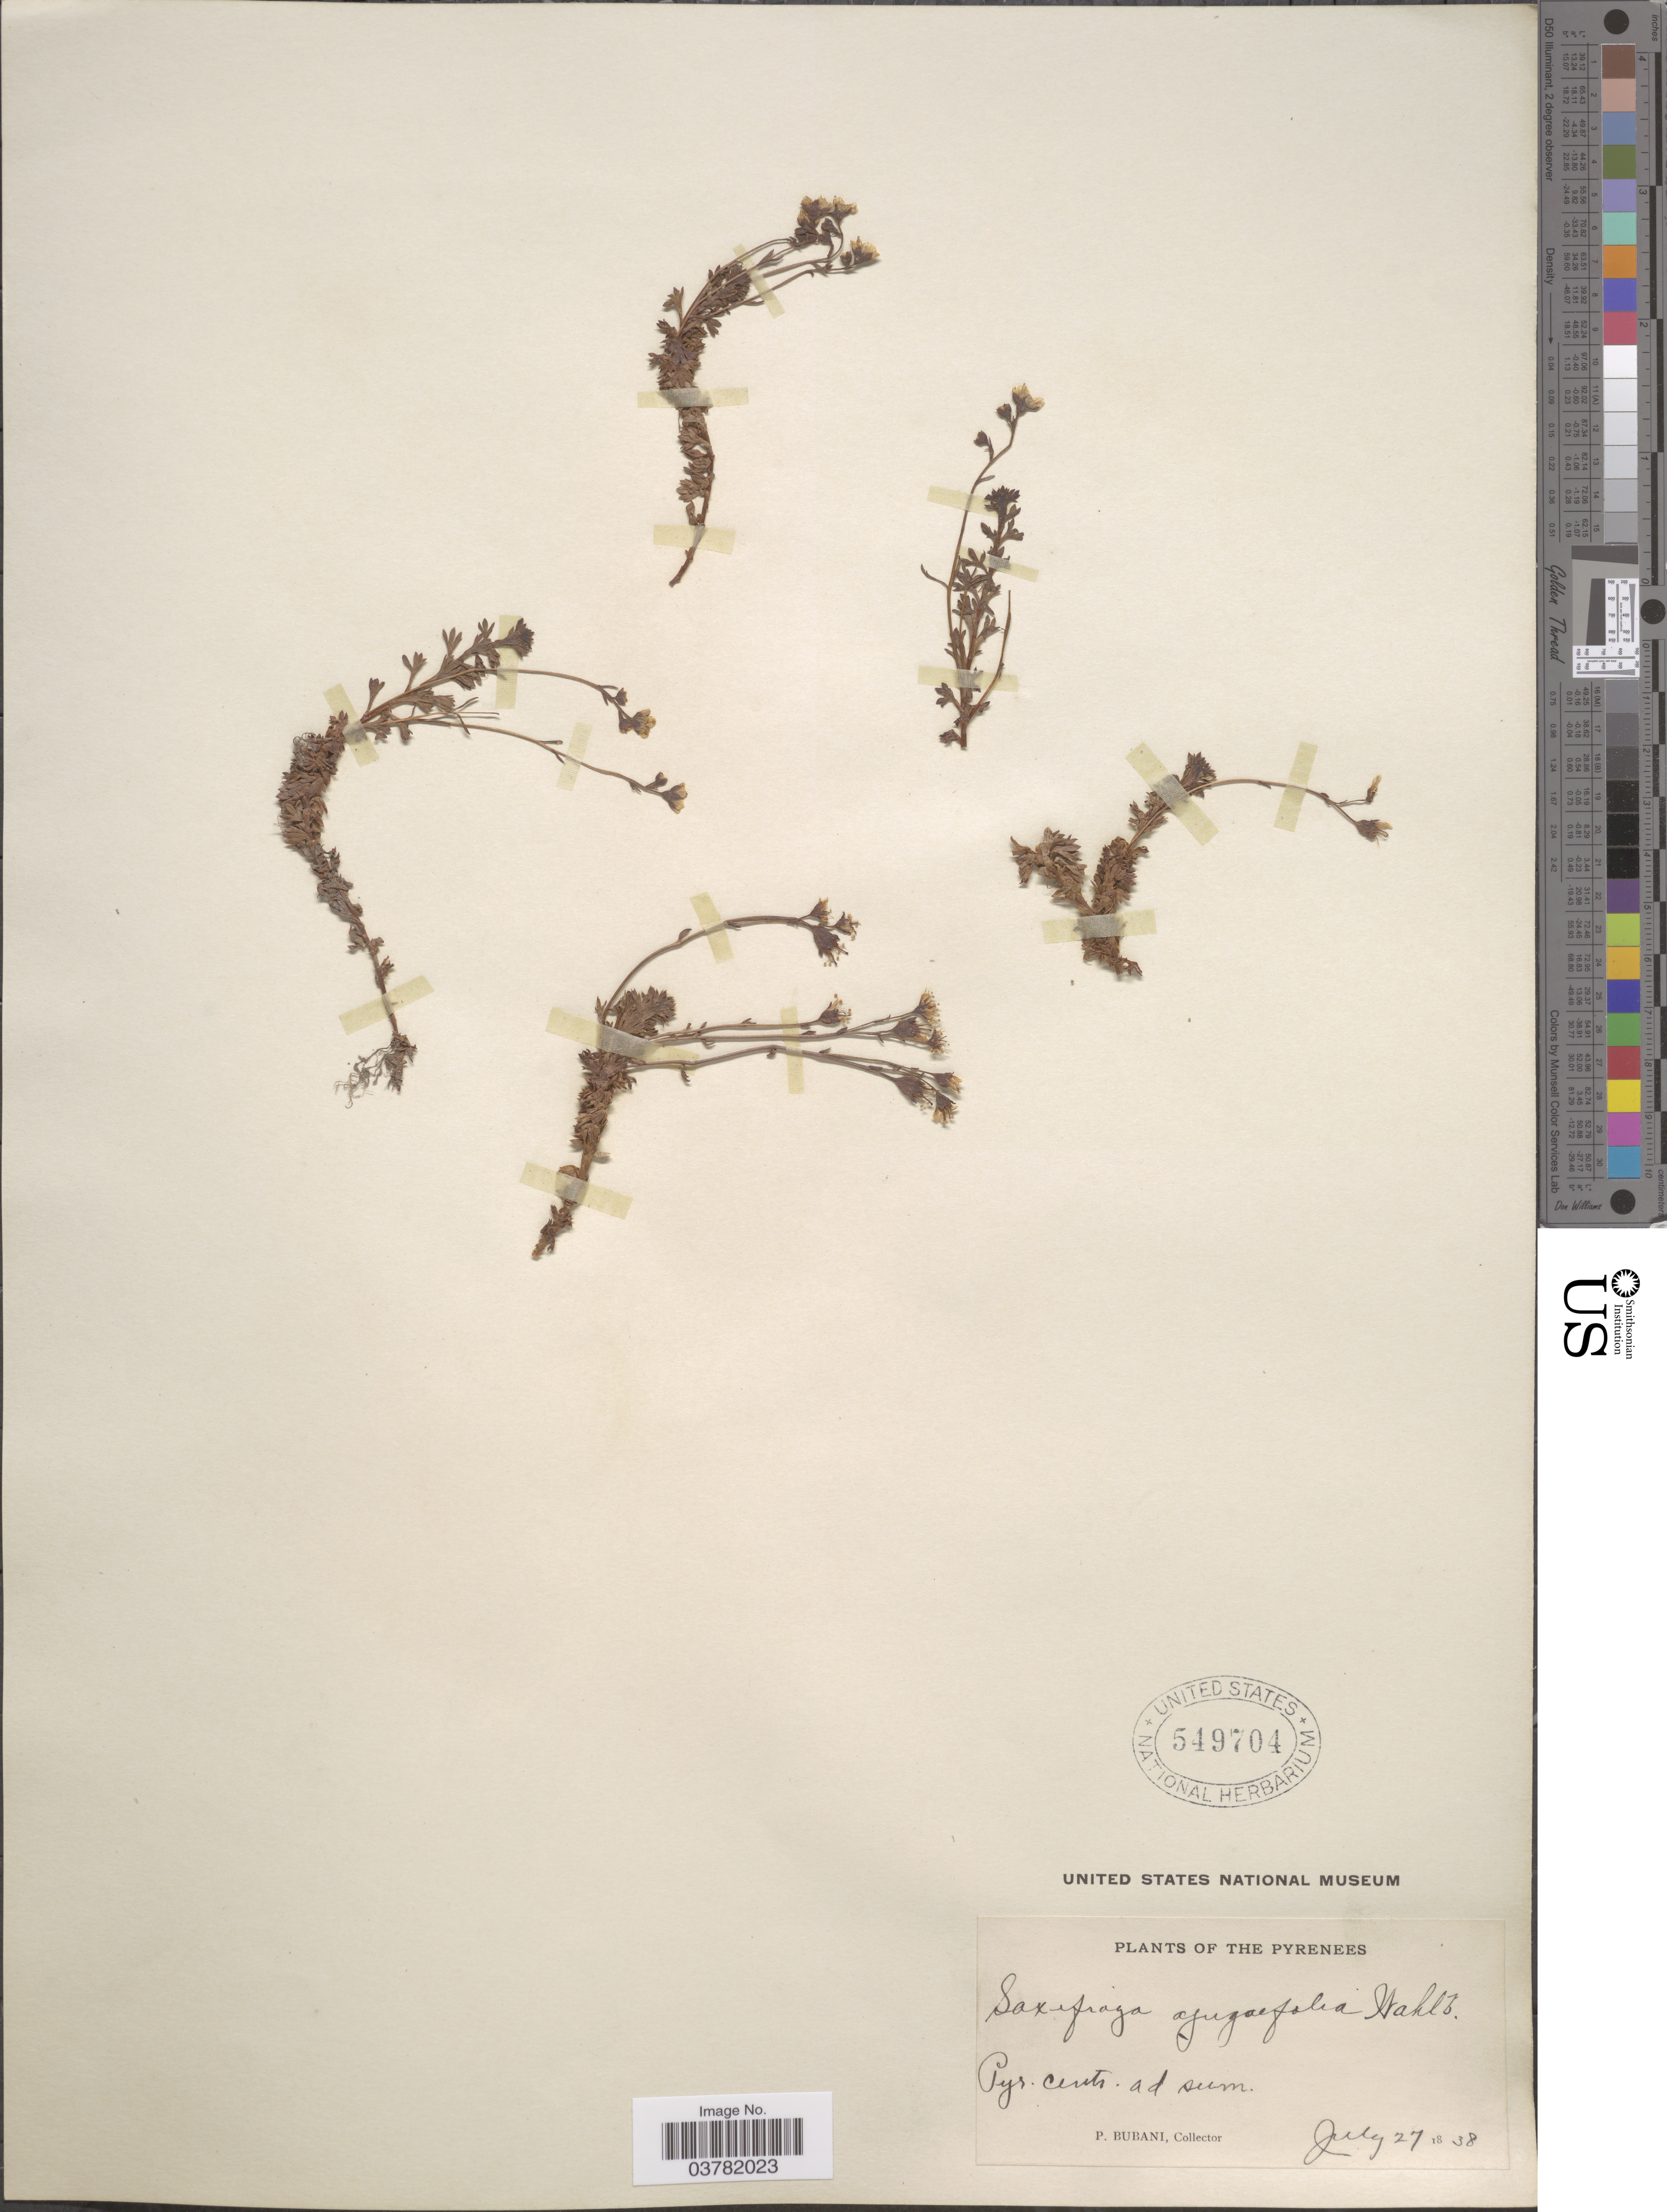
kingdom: Plantae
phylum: Tracheophyta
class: Magnoliopsida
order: Saxifragales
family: Saxifragaceae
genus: Saxifraga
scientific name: Saxifraga ajugifolia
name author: Wahlenb.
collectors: P. Bubani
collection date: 1838-07-27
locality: The Pyrenees. Pyr. Centr. ad sum.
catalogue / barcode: US 549704